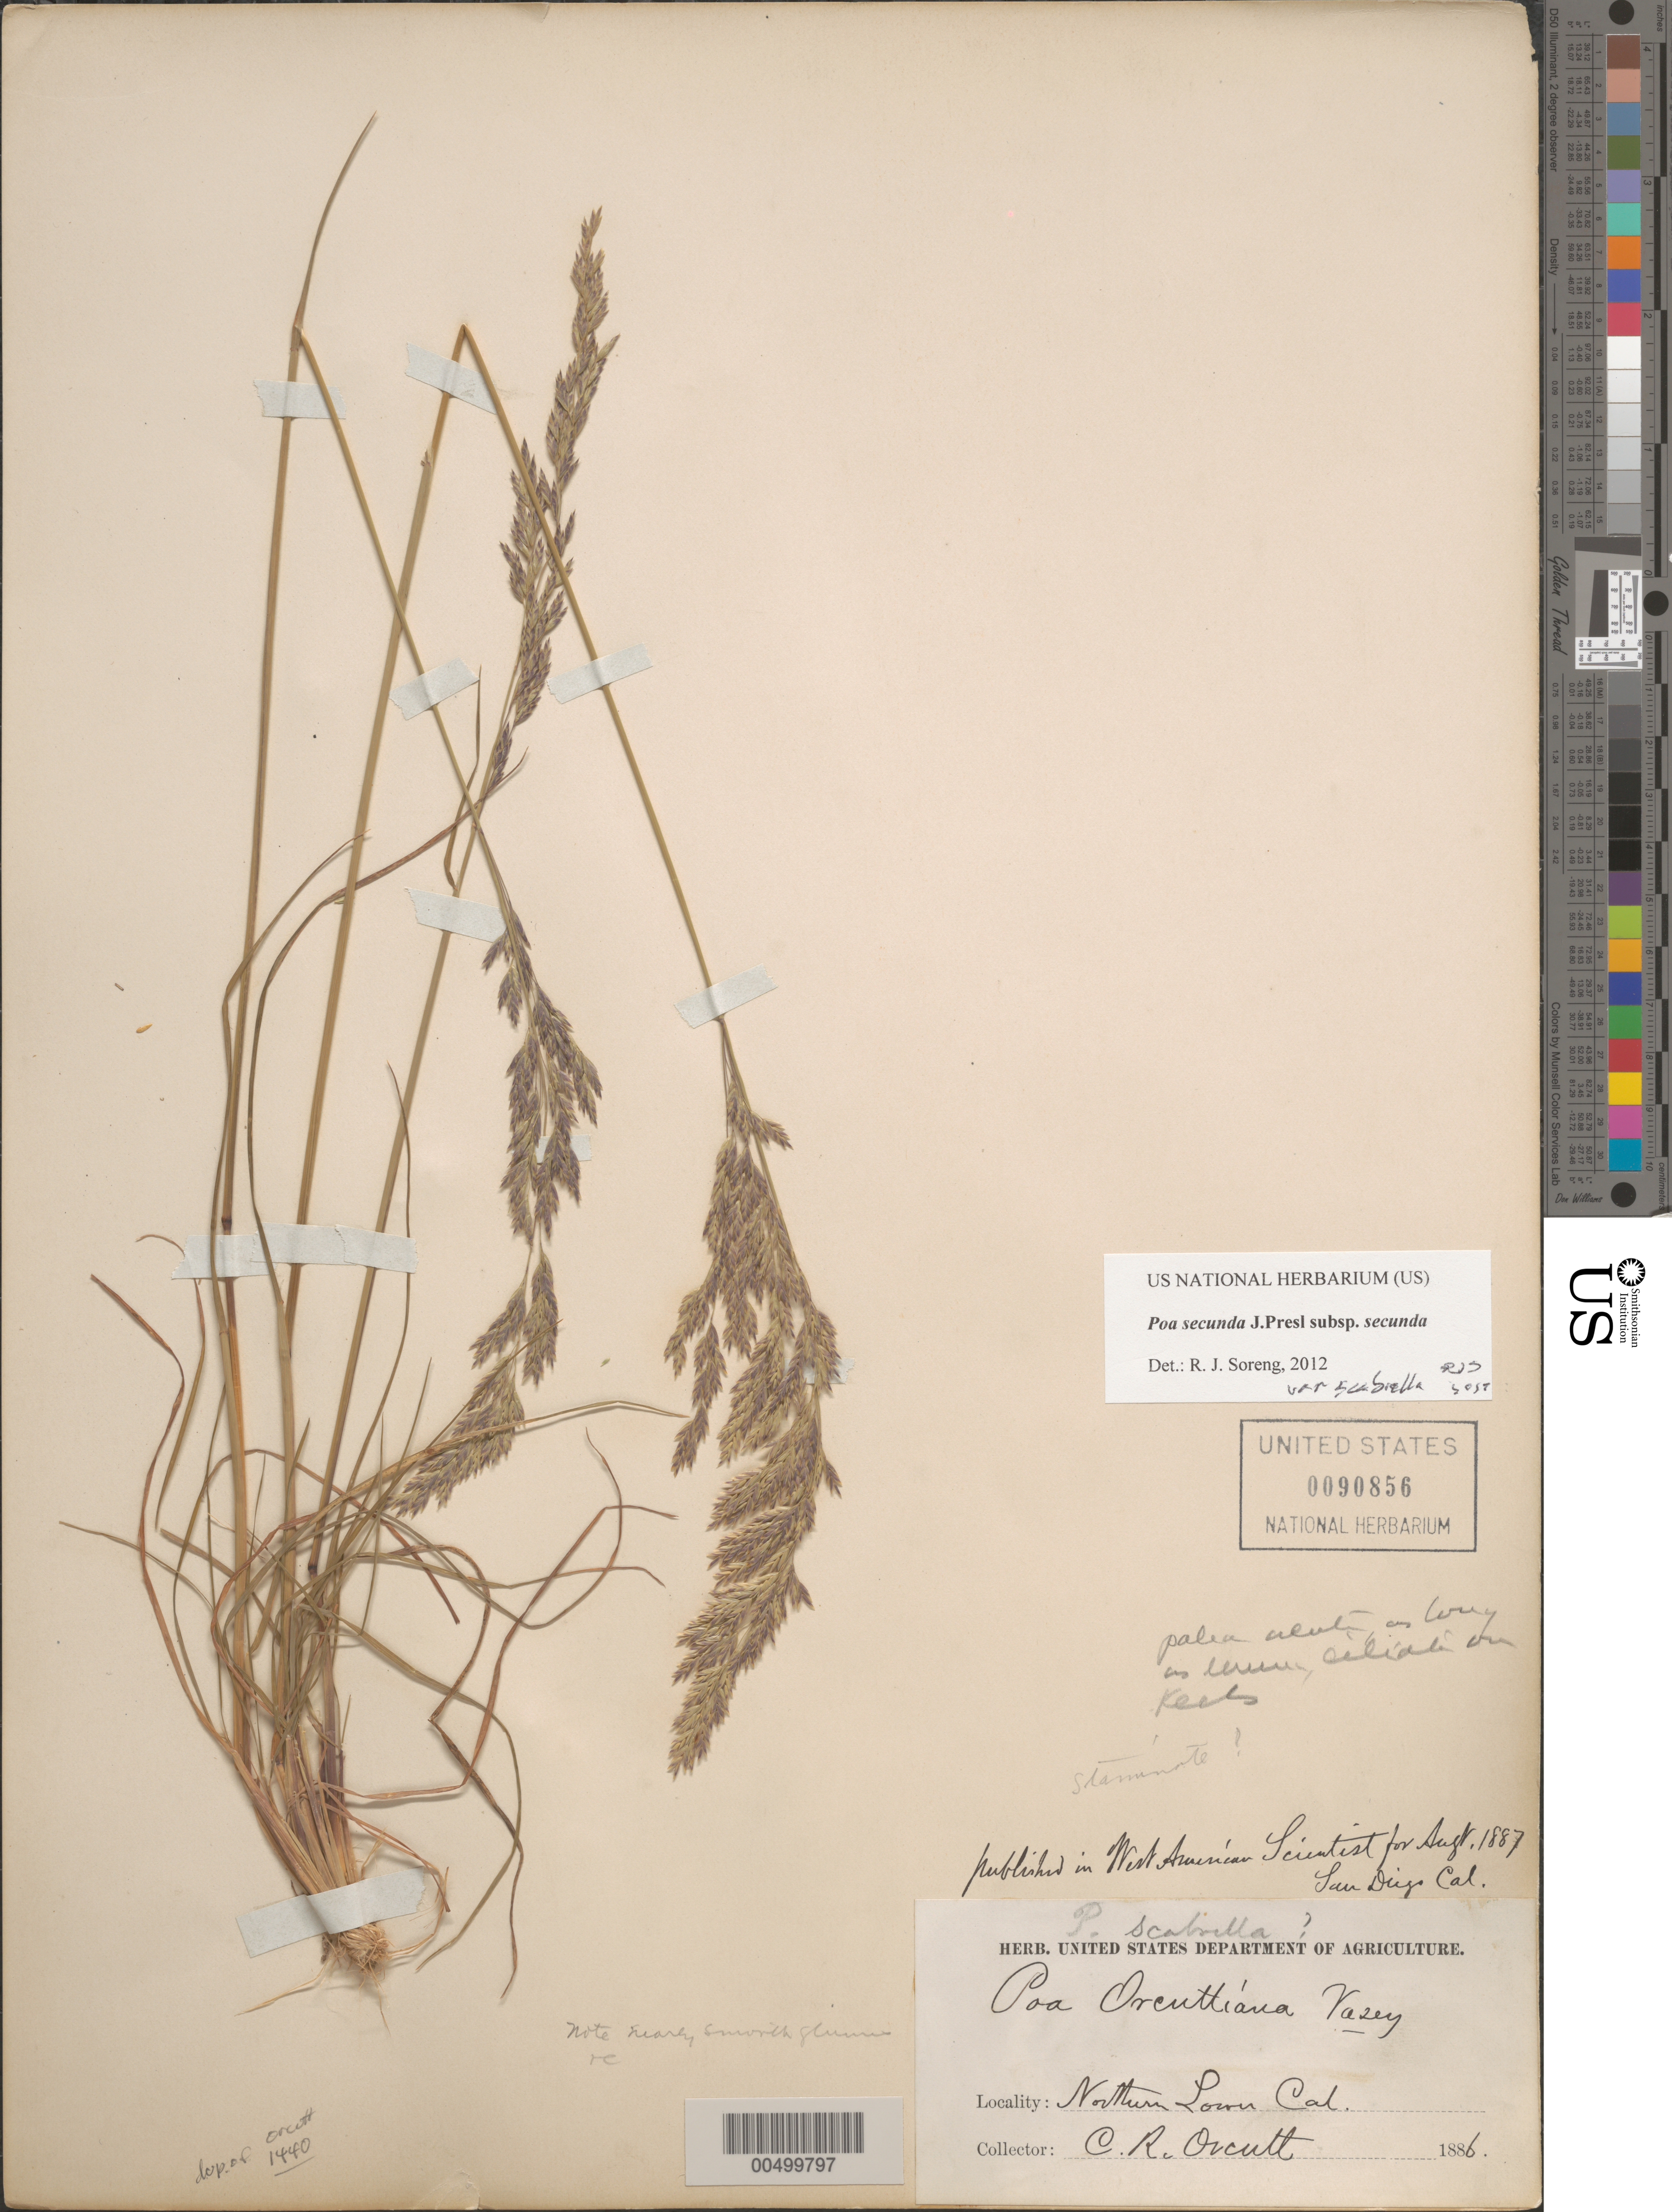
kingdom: Plantae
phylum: Tracheophyta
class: Liliopsida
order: Poales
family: Poaceae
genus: Poa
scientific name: Poa secunda subsp. secunda var. scabrella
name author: (Thurb.) Soreng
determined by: Soreng, Robert J., Research Associate (BOT), Smithsonian Institution - National Museum of Natural History (UNITED STATES)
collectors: C. R. Orcutt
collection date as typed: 1886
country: Mexico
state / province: Baja California Norte / Baja California Sur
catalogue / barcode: US 90856